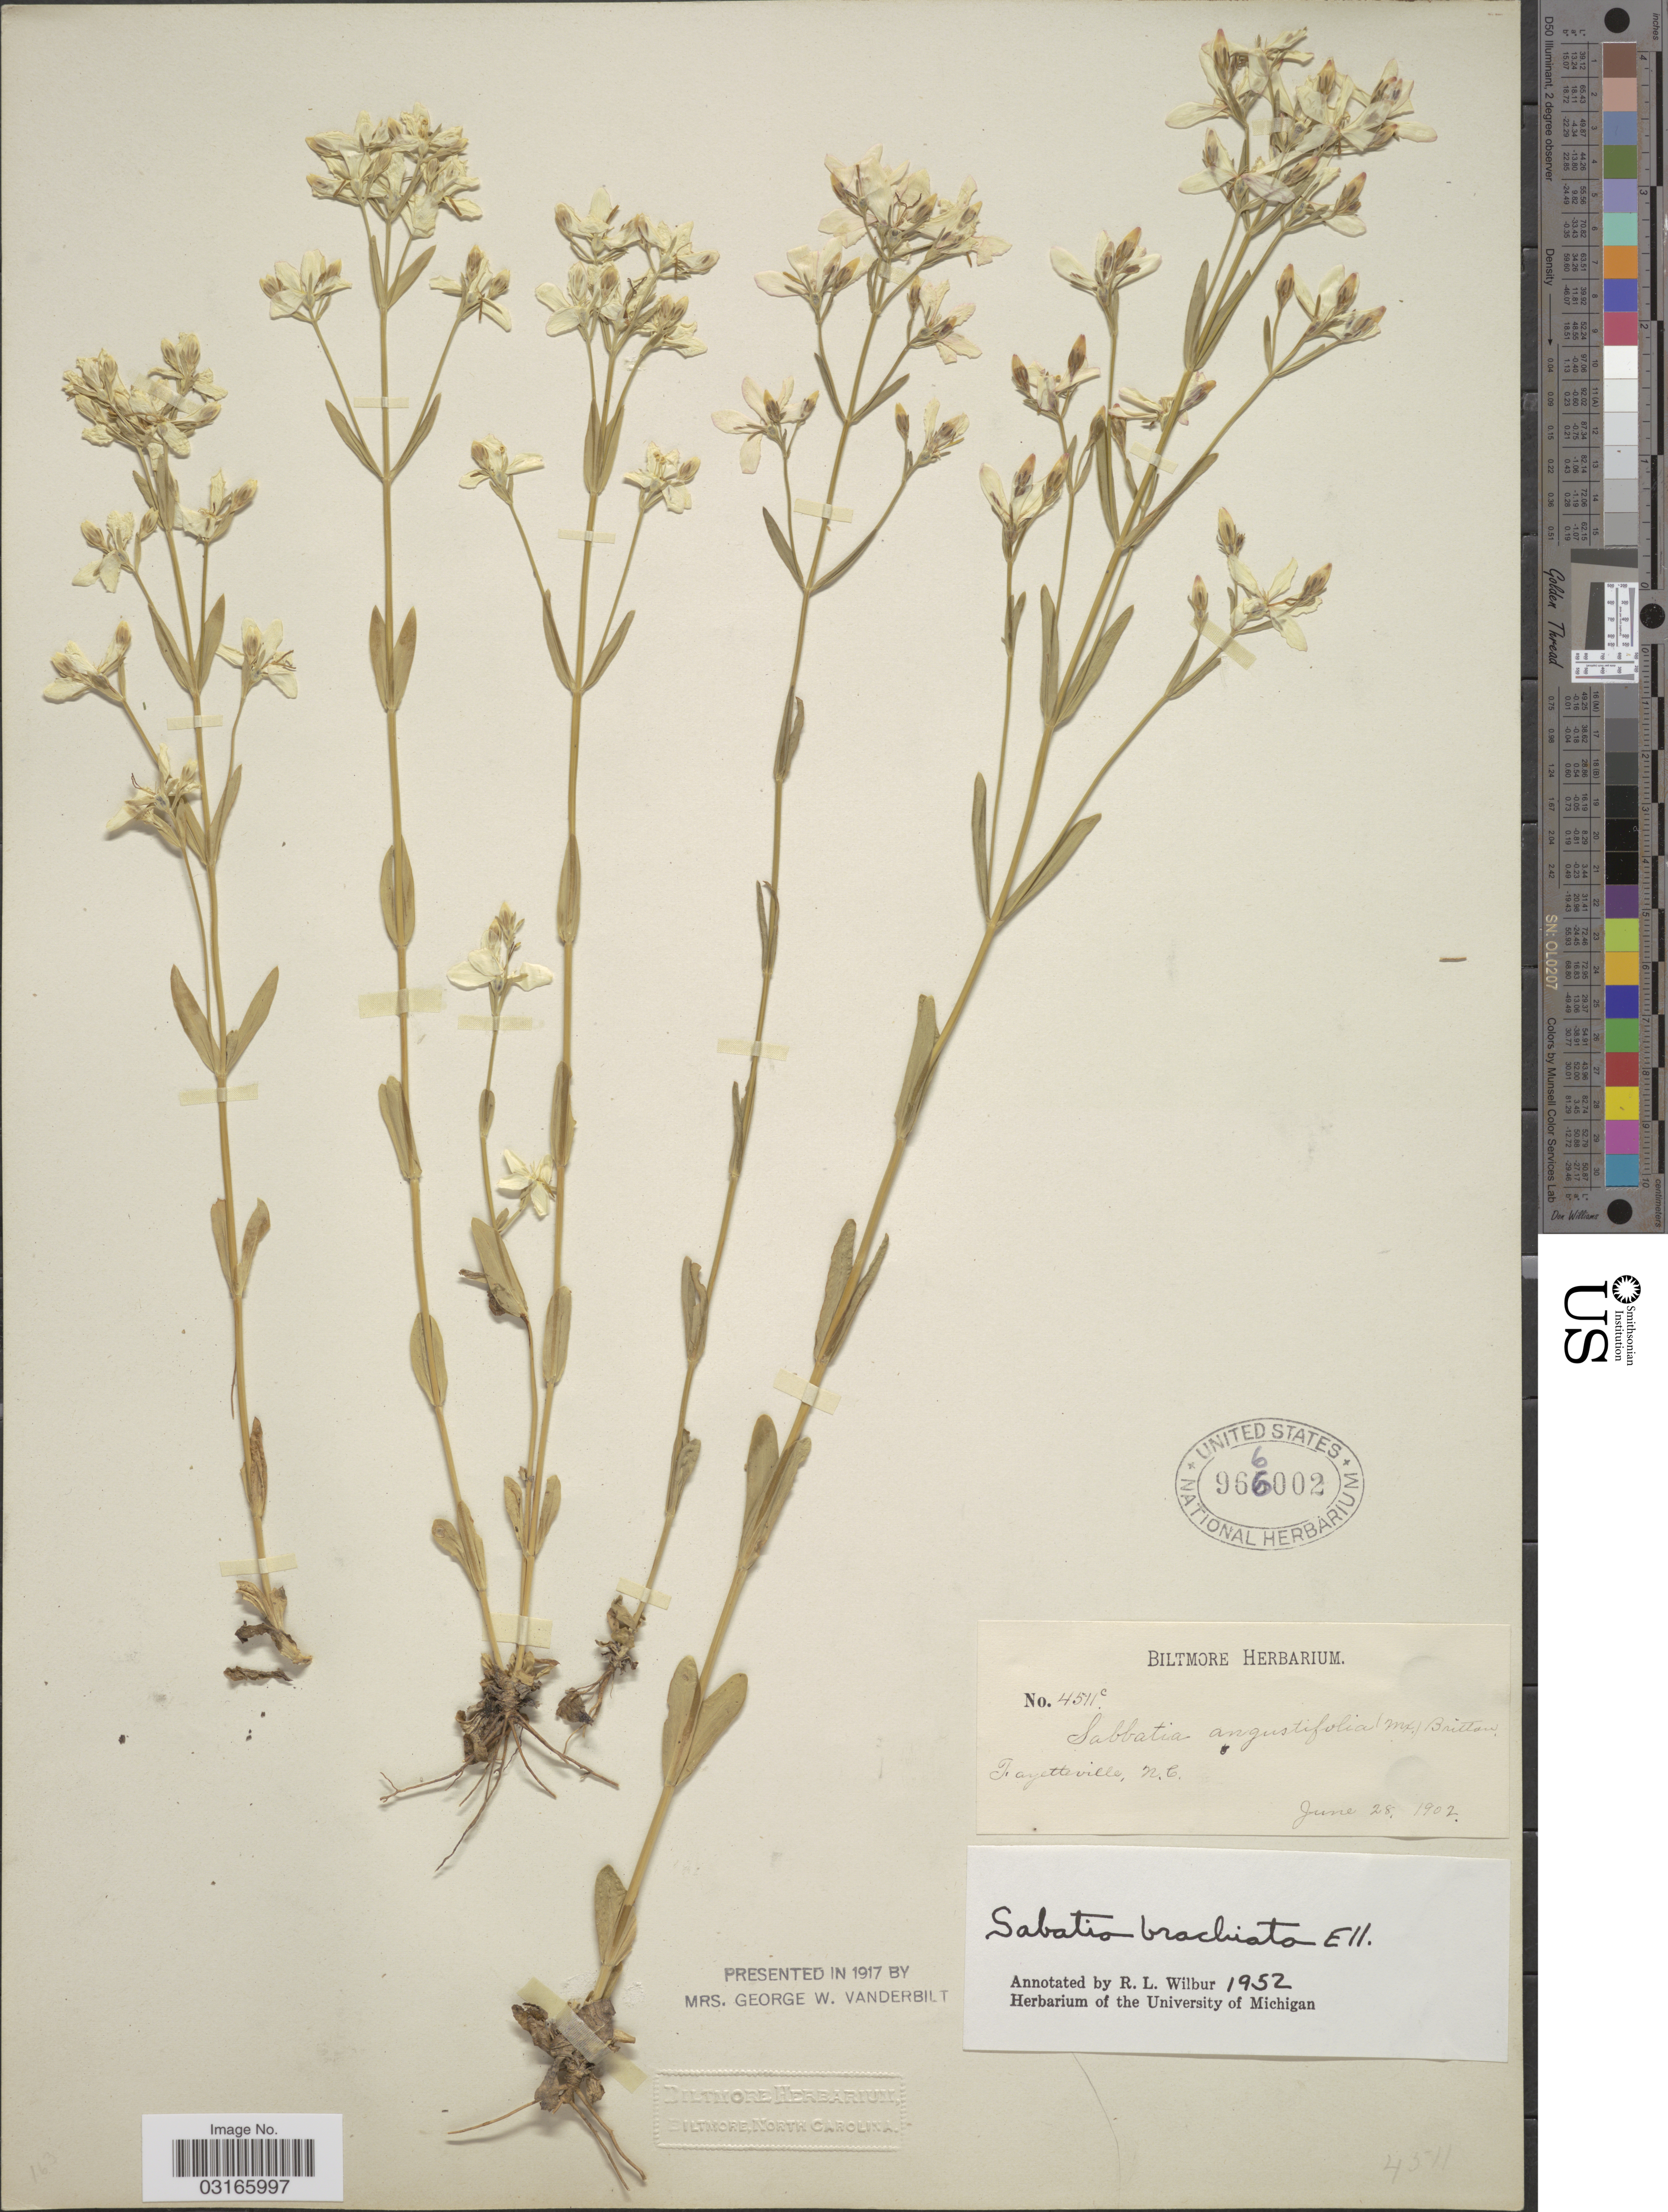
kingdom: Plantae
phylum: Tracheophyta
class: Magnoliopsida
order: Gentianales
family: Gentianaceae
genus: Sabatia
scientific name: Sabatia brachiata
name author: Elliott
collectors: ex herb. Biltmore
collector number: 4511c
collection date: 1902-06-28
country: United States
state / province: North Carolina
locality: Fayetteville, N.C.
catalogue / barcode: US 966002